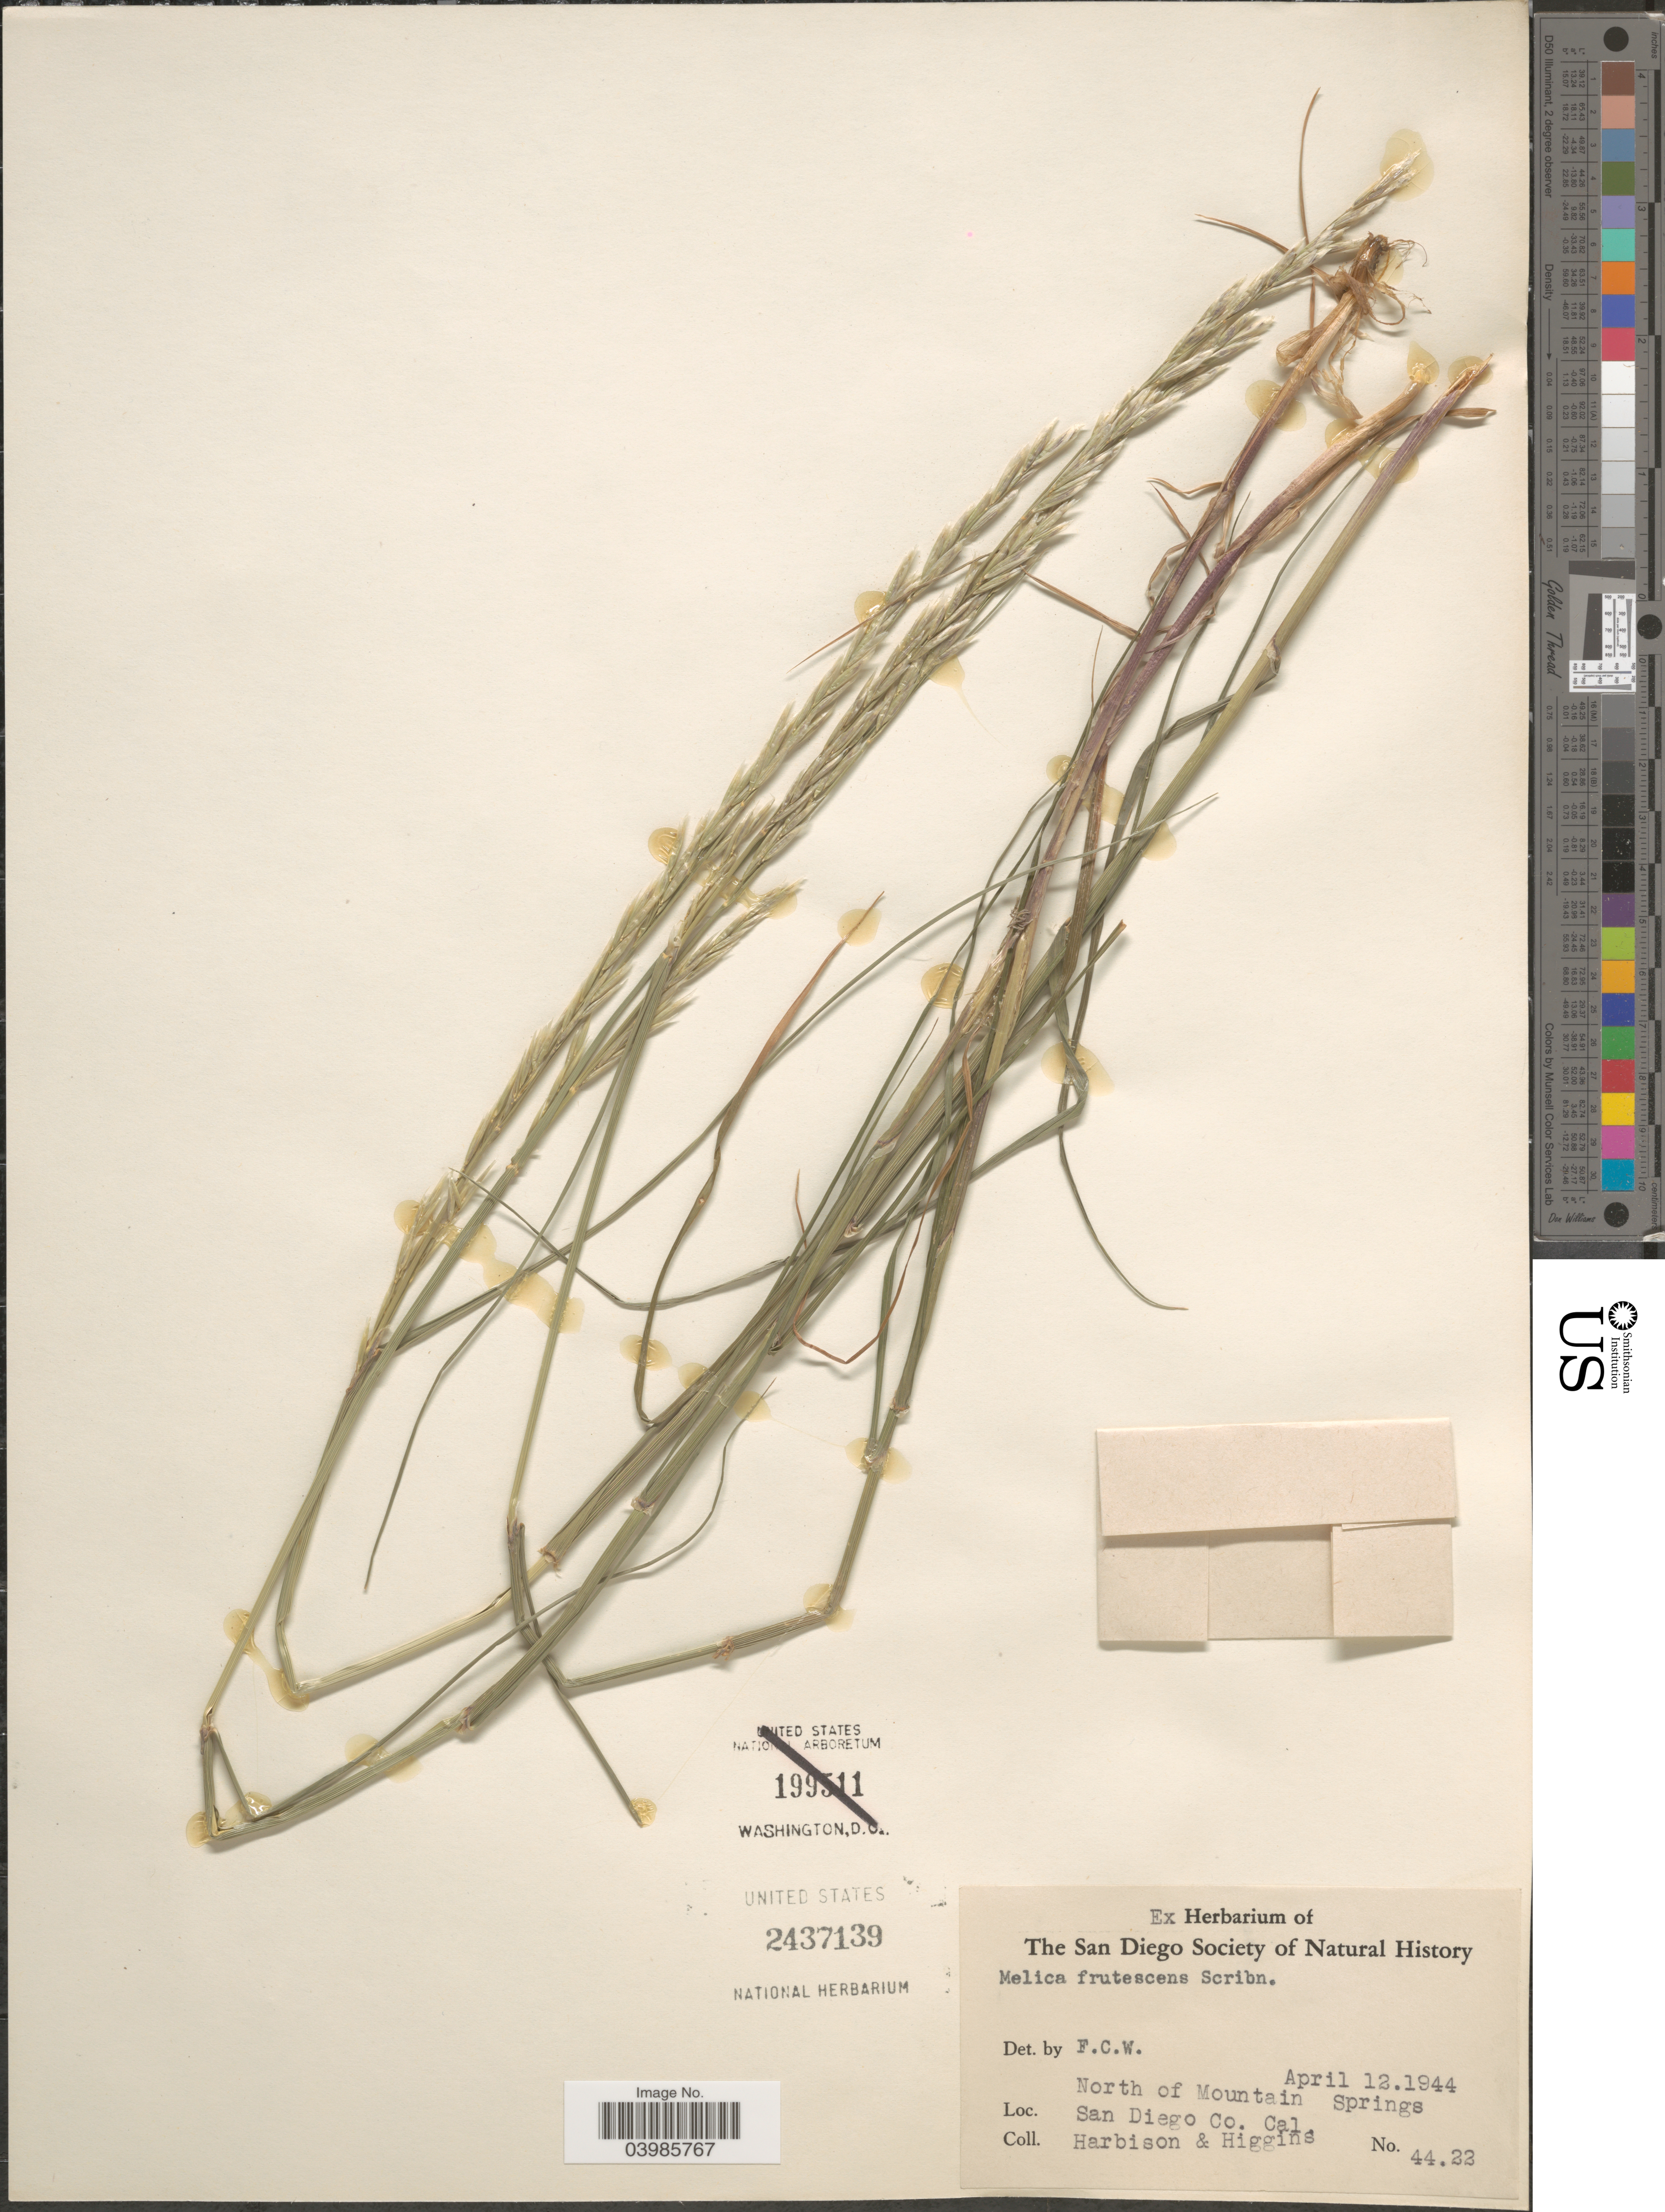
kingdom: Plantae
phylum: Tracheophyta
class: Liliopsida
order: Poales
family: Poaceae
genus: Melica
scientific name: Melica frutescens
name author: Scribn.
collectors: -- Higgins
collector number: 4422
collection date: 1944-04-12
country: United States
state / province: California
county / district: San Diego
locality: North of Mountain Springs. San Diego Co.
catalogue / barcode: US 2437139